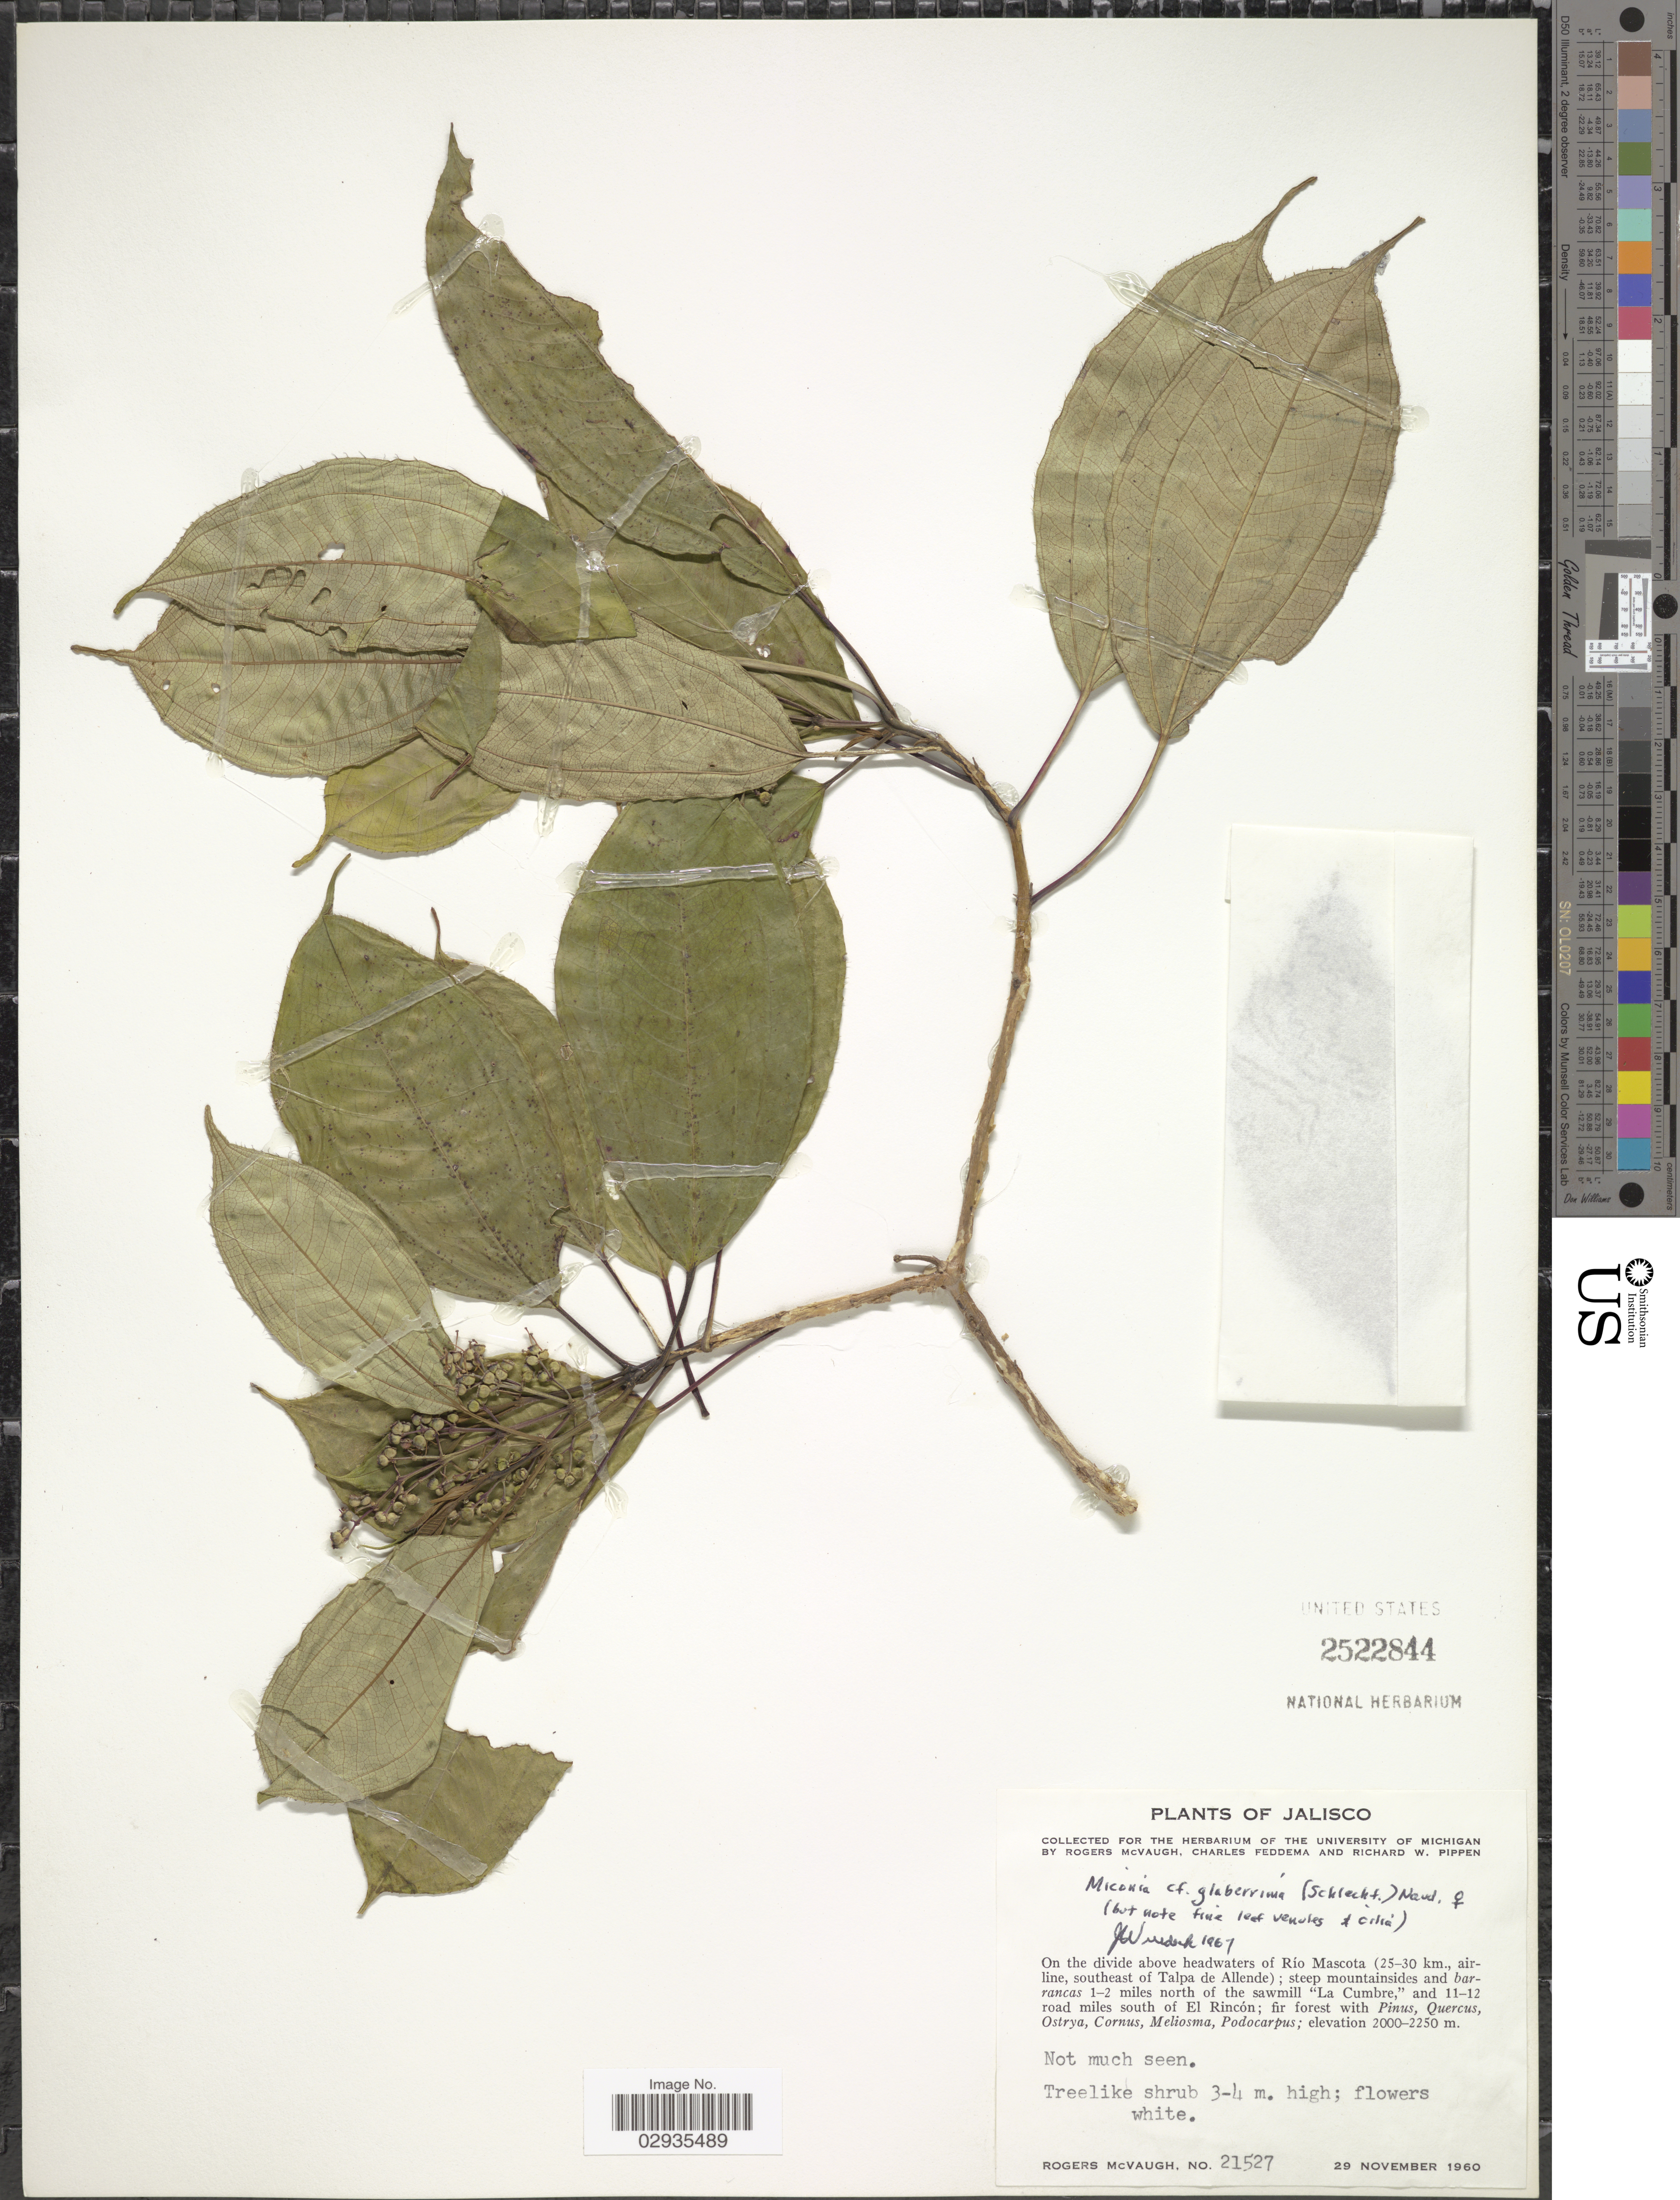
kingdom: Plantae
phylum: Tracheophyta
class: Magnoliopsida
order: Myrtales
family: Melastomataceae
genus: Miconia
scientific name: Miconia sp.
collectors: R. McVaugh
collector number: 21527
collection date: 1960-11-29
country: Mexico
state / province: Jalisco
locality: On the divide above headwaters of Río Mascota (25-30 km., airline, southeast of Talpa de Allende), steep mountainsides and barrancas 1-2 miles north of the sawmill "La Cumbre", and 11-12 road miles south of El Rincón.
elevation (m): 2000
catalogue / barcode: US 2522844